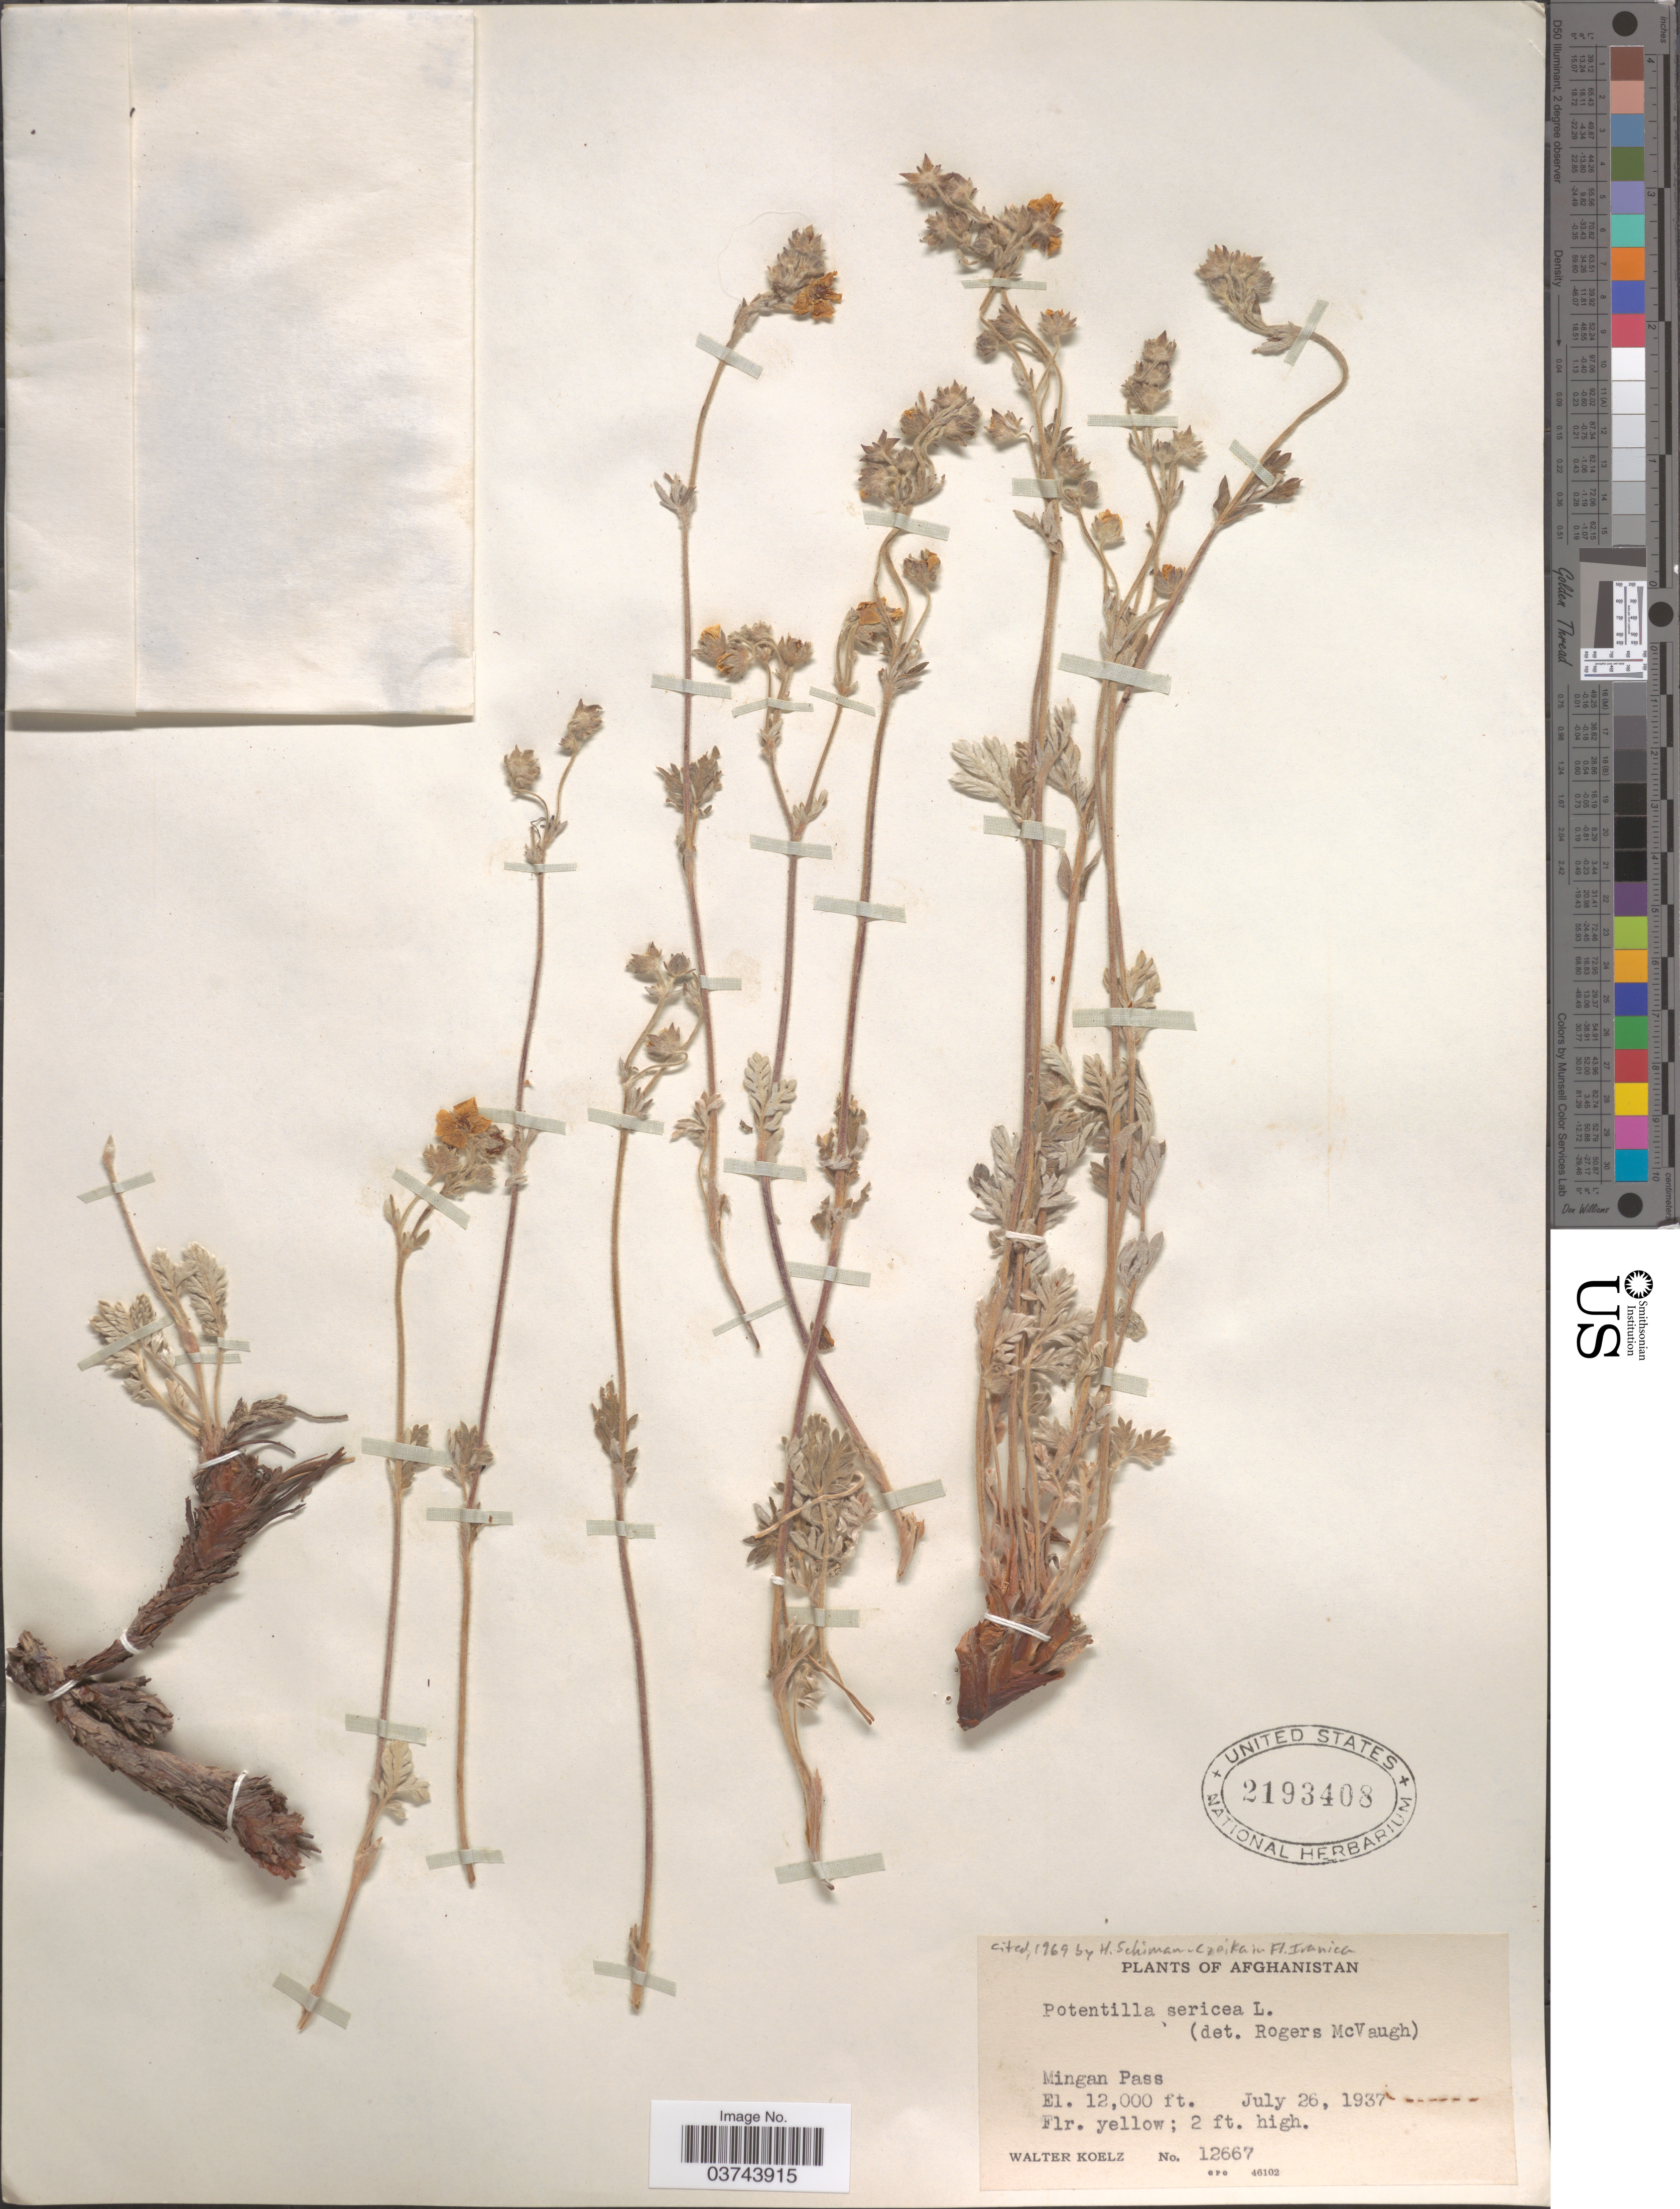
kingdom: Plantae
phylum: Tracheophyta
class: Magnoliopsida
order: Rosales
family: Rosaceae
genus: Potentilla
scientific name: Potentilla sericea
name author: L.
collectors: W. N. Koelz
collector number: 12667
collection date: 1937-07-26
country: Afghanistan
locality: Mingan Pass.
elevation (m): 3658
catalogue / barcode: US 2193408